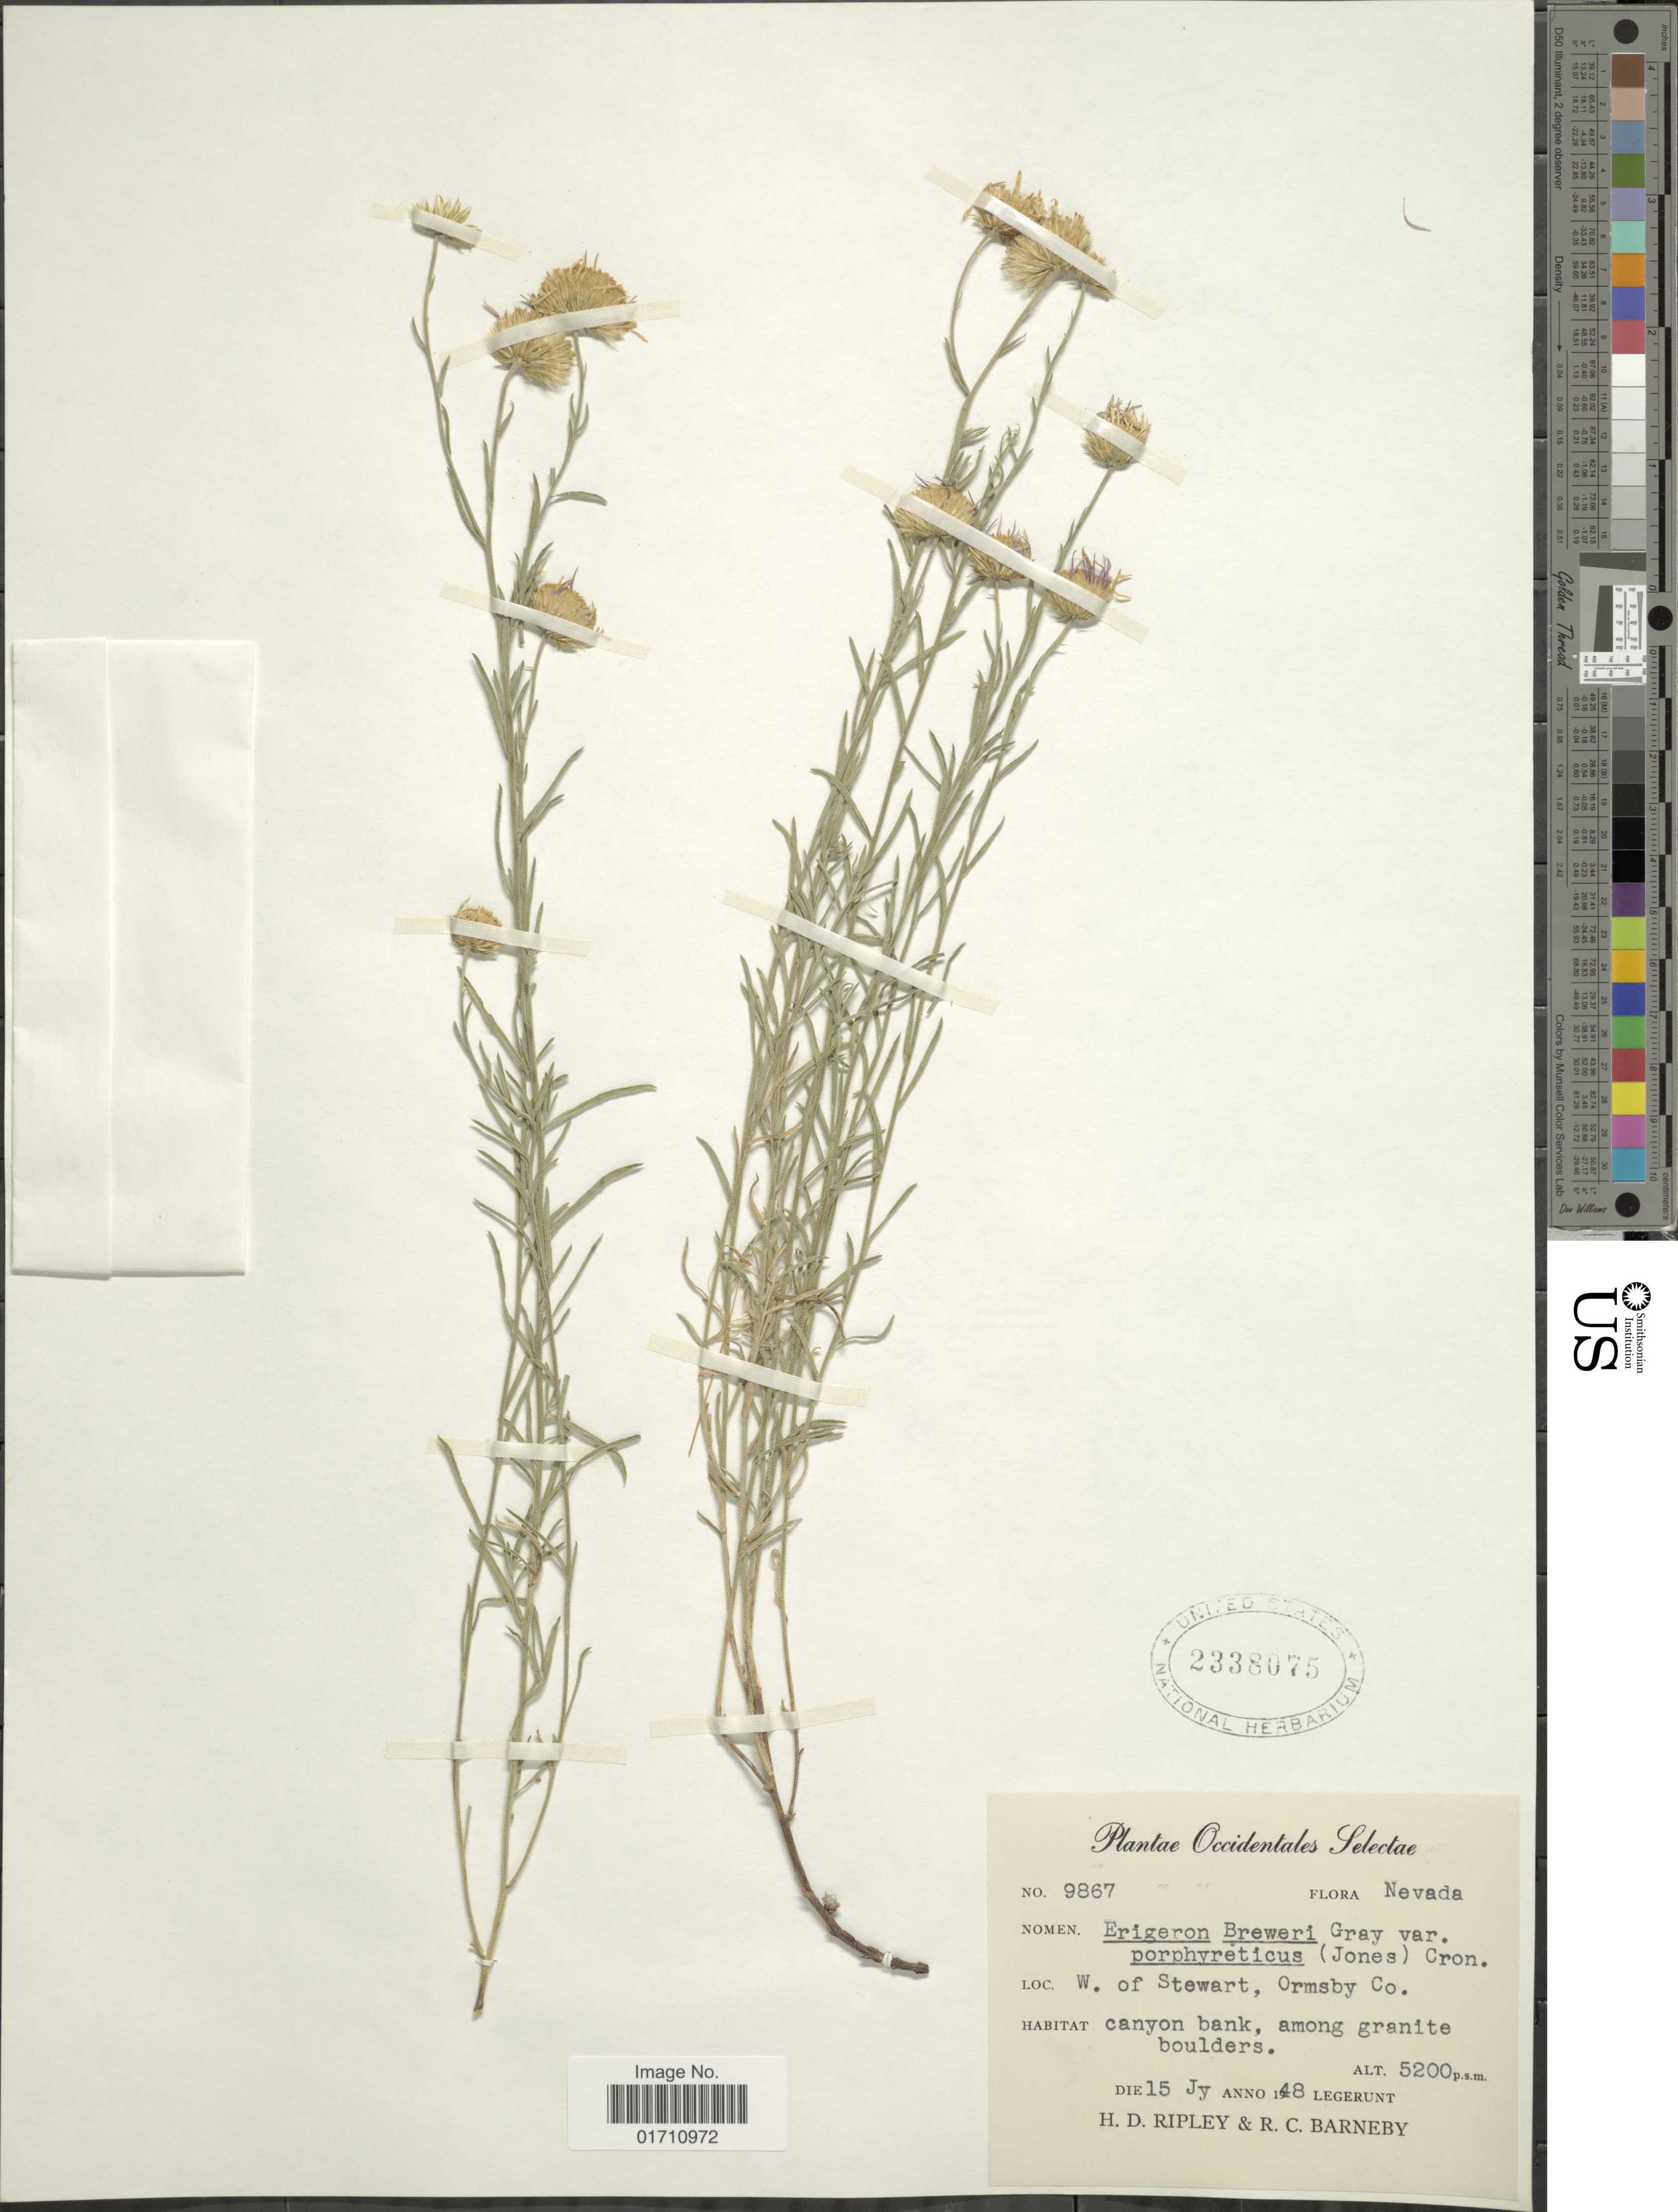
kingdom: Plantae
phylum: Tracheophyta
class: Magnoliopsida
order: Asterales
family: Asteraceae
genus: Erigeron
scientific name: Erigeron breweri var. porphyreticus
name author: (M.E. Jones) Cronq.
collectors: H. Ripley & R. C. Barneby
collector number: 9867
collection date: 1948-07-15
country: United States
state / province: Nevada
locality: W. of Stewart, Ormsby Co., canyon bank, among granite boulders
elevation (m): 5200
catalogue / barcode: US 2338075